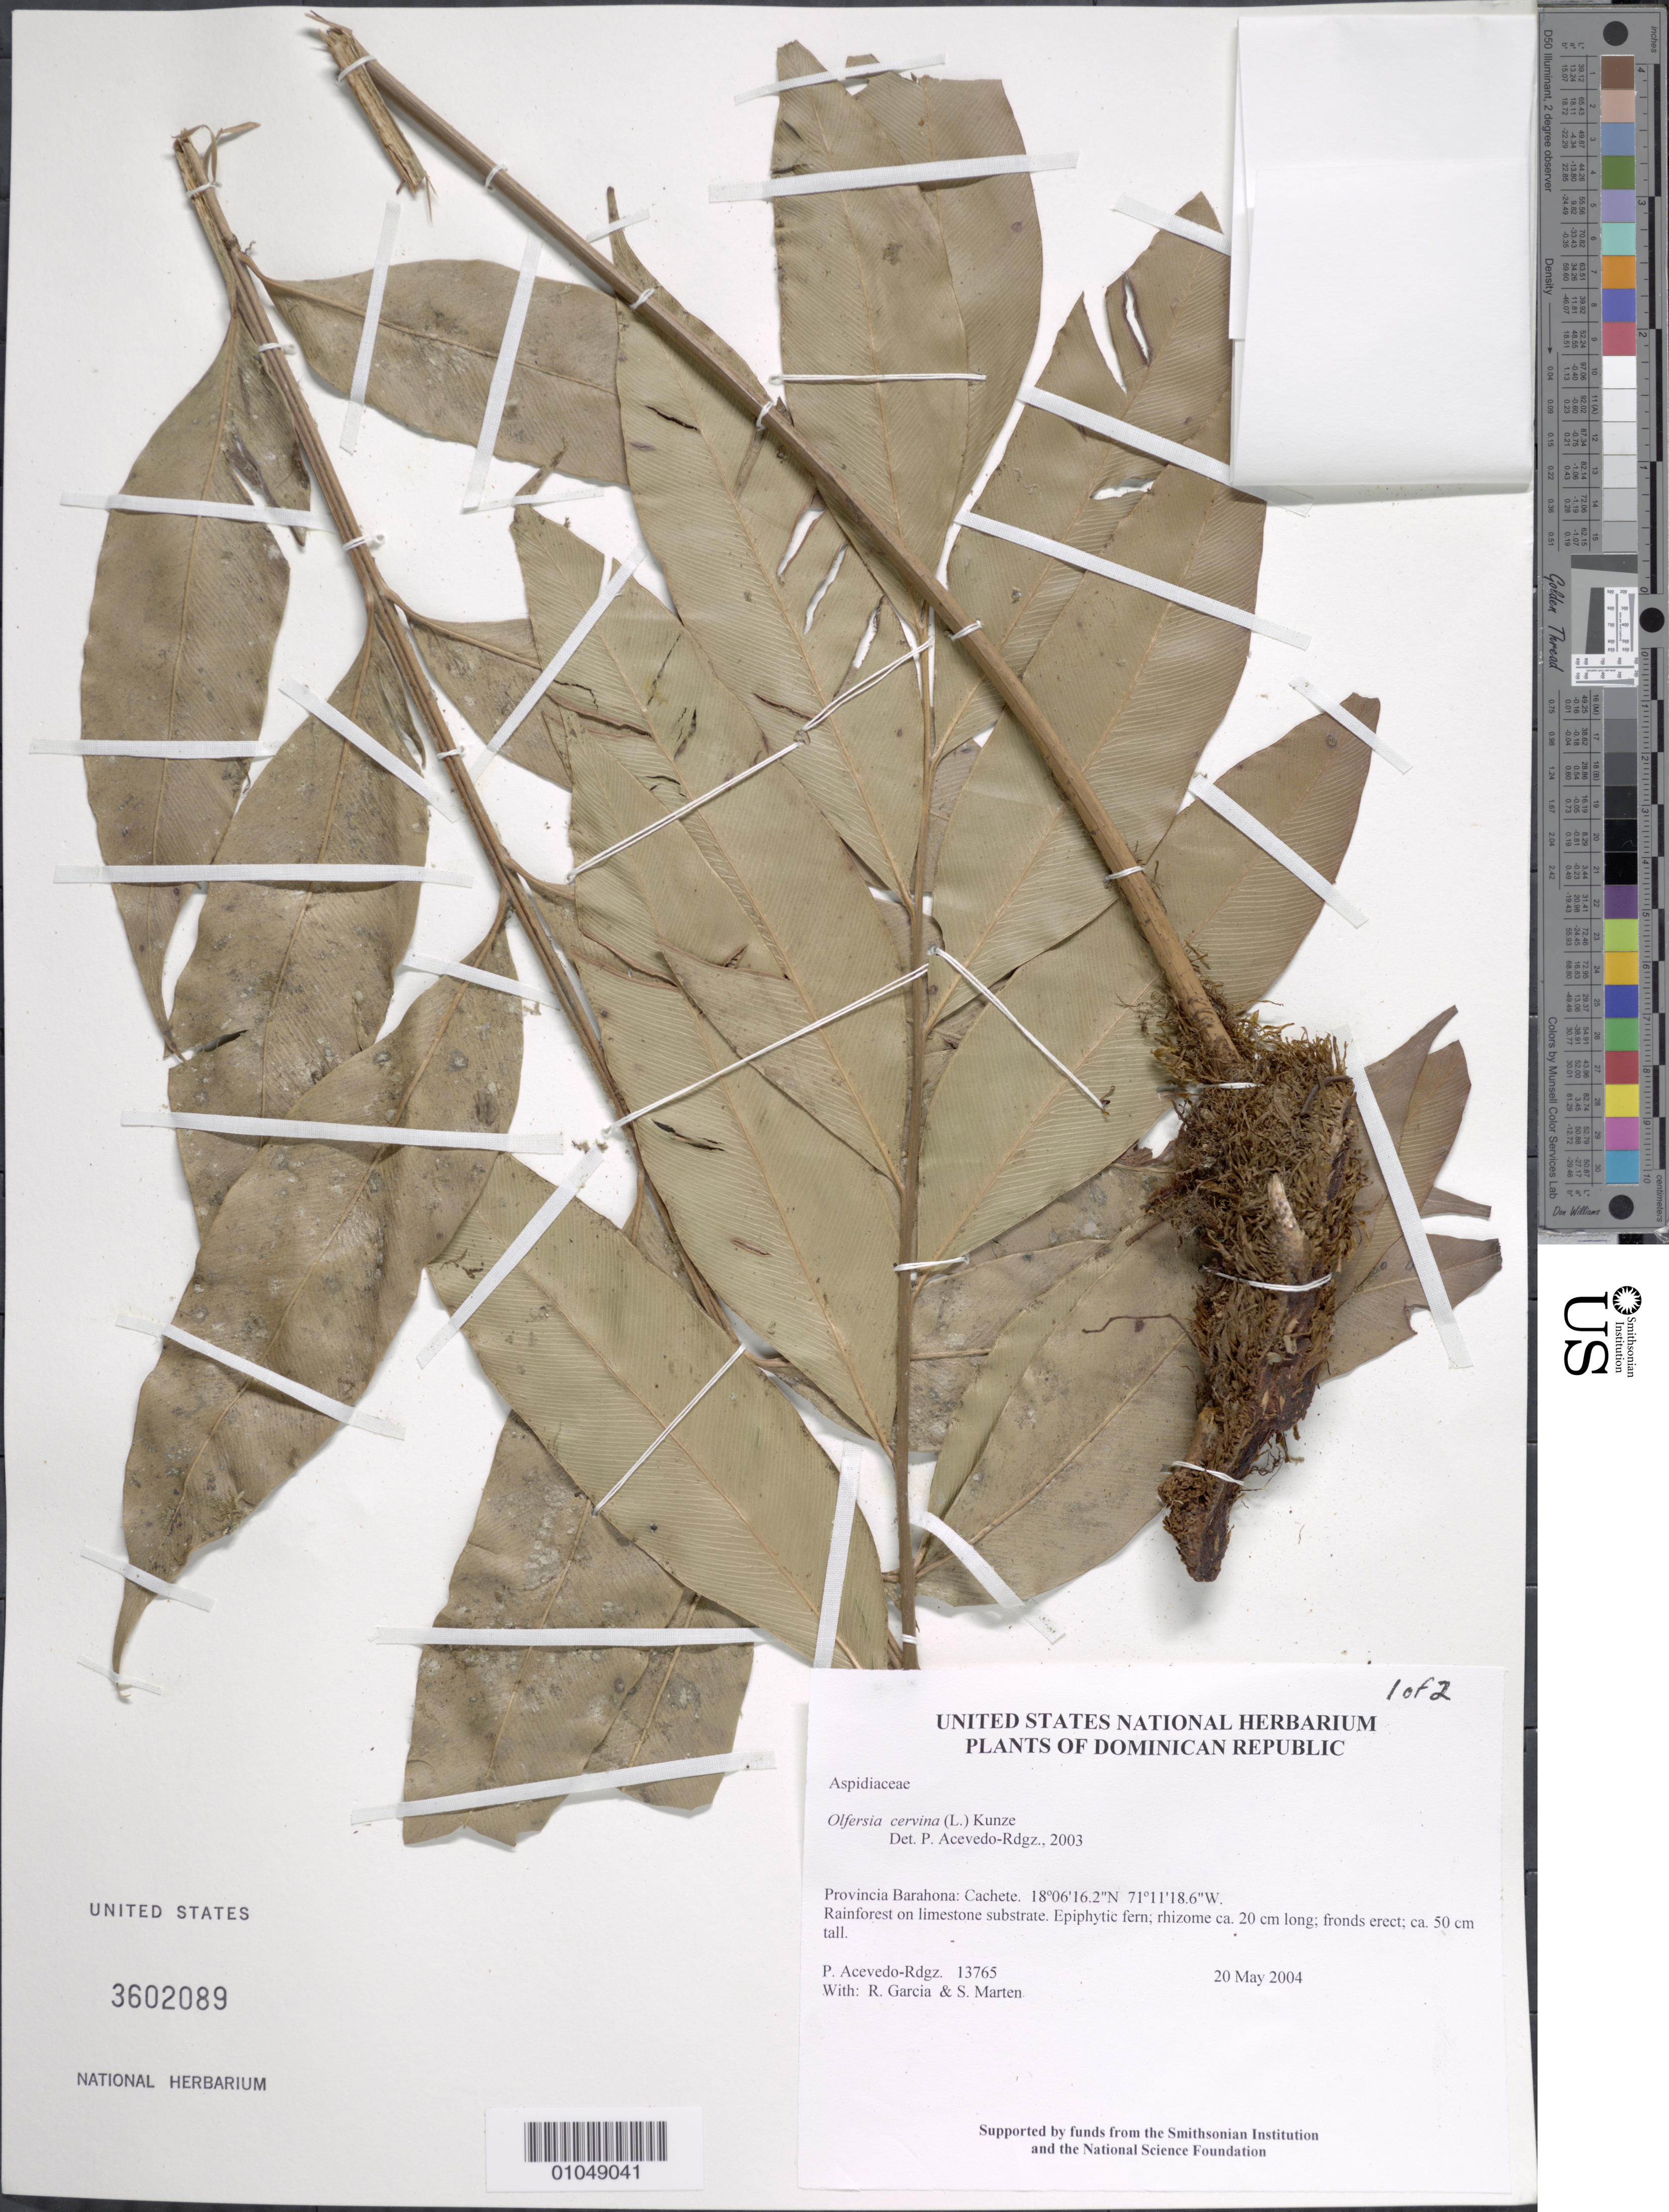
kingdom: Plantae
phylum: Tracheophyta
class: Polypodiopsida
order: Polypodiales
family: Dryopteridaceae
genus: Olfersia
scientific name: Olfersia cervina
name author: (L.) Kunze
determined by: Acevedo-Rodríguez, P., (BOT), Smithsonian Institution - National Museum of Natural History (UNITED STATES)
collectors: P. Acevedo-Rodr., R. G. García & S. Marten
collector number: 13765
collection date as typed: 20 May 2004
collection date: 2004-05-20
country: Dominican Republic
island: Hispaniola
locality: Provincia Barahona: Cachete.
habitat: Rainforest on limestone substrate.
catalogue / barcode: US 3602089